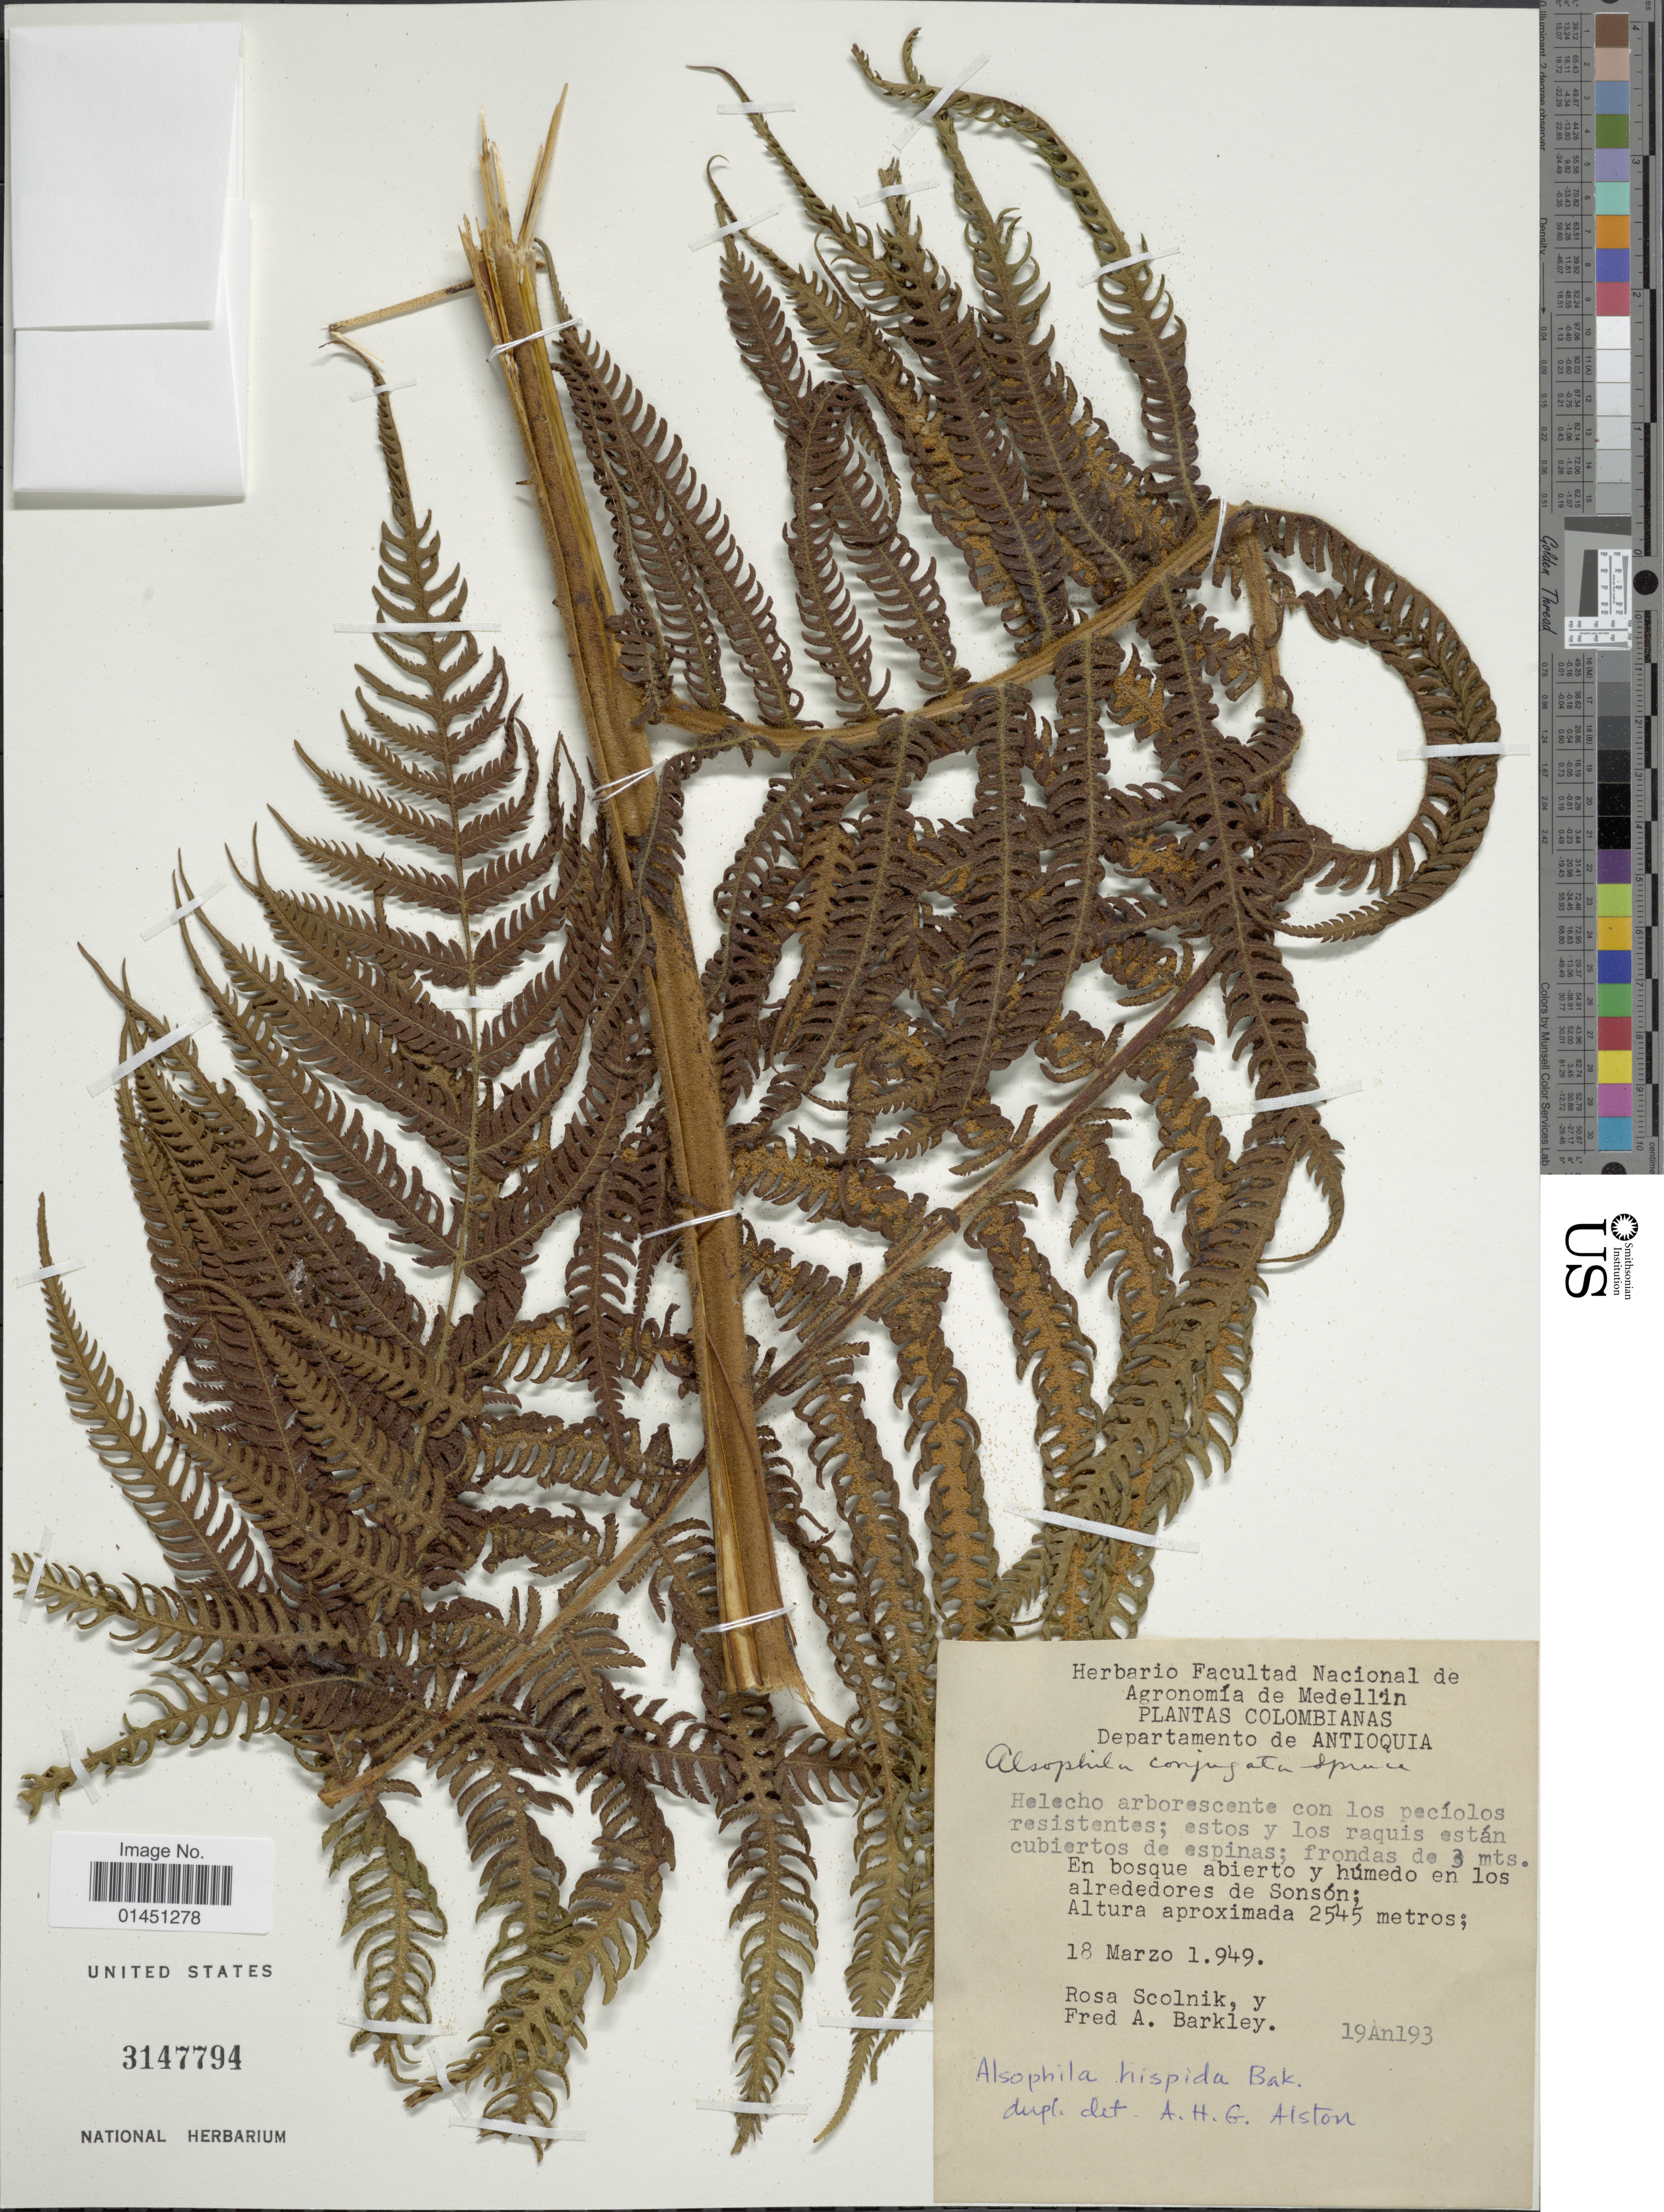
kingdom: Plantae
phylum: Tracheophyta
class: Polypodiopsida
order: Cyatheales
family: Cyatheaceae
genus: Cyathea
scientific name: Cyathea conjugata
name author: (Hook.) Domin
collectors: R. Scolnik & F. A. Barkley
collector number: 19An193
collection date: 1949-03-18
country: Colombia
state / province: Antioquia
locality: En bosque abierto y humedo en los alrededores de Sonson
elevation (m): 2545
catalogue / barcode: US 3147794